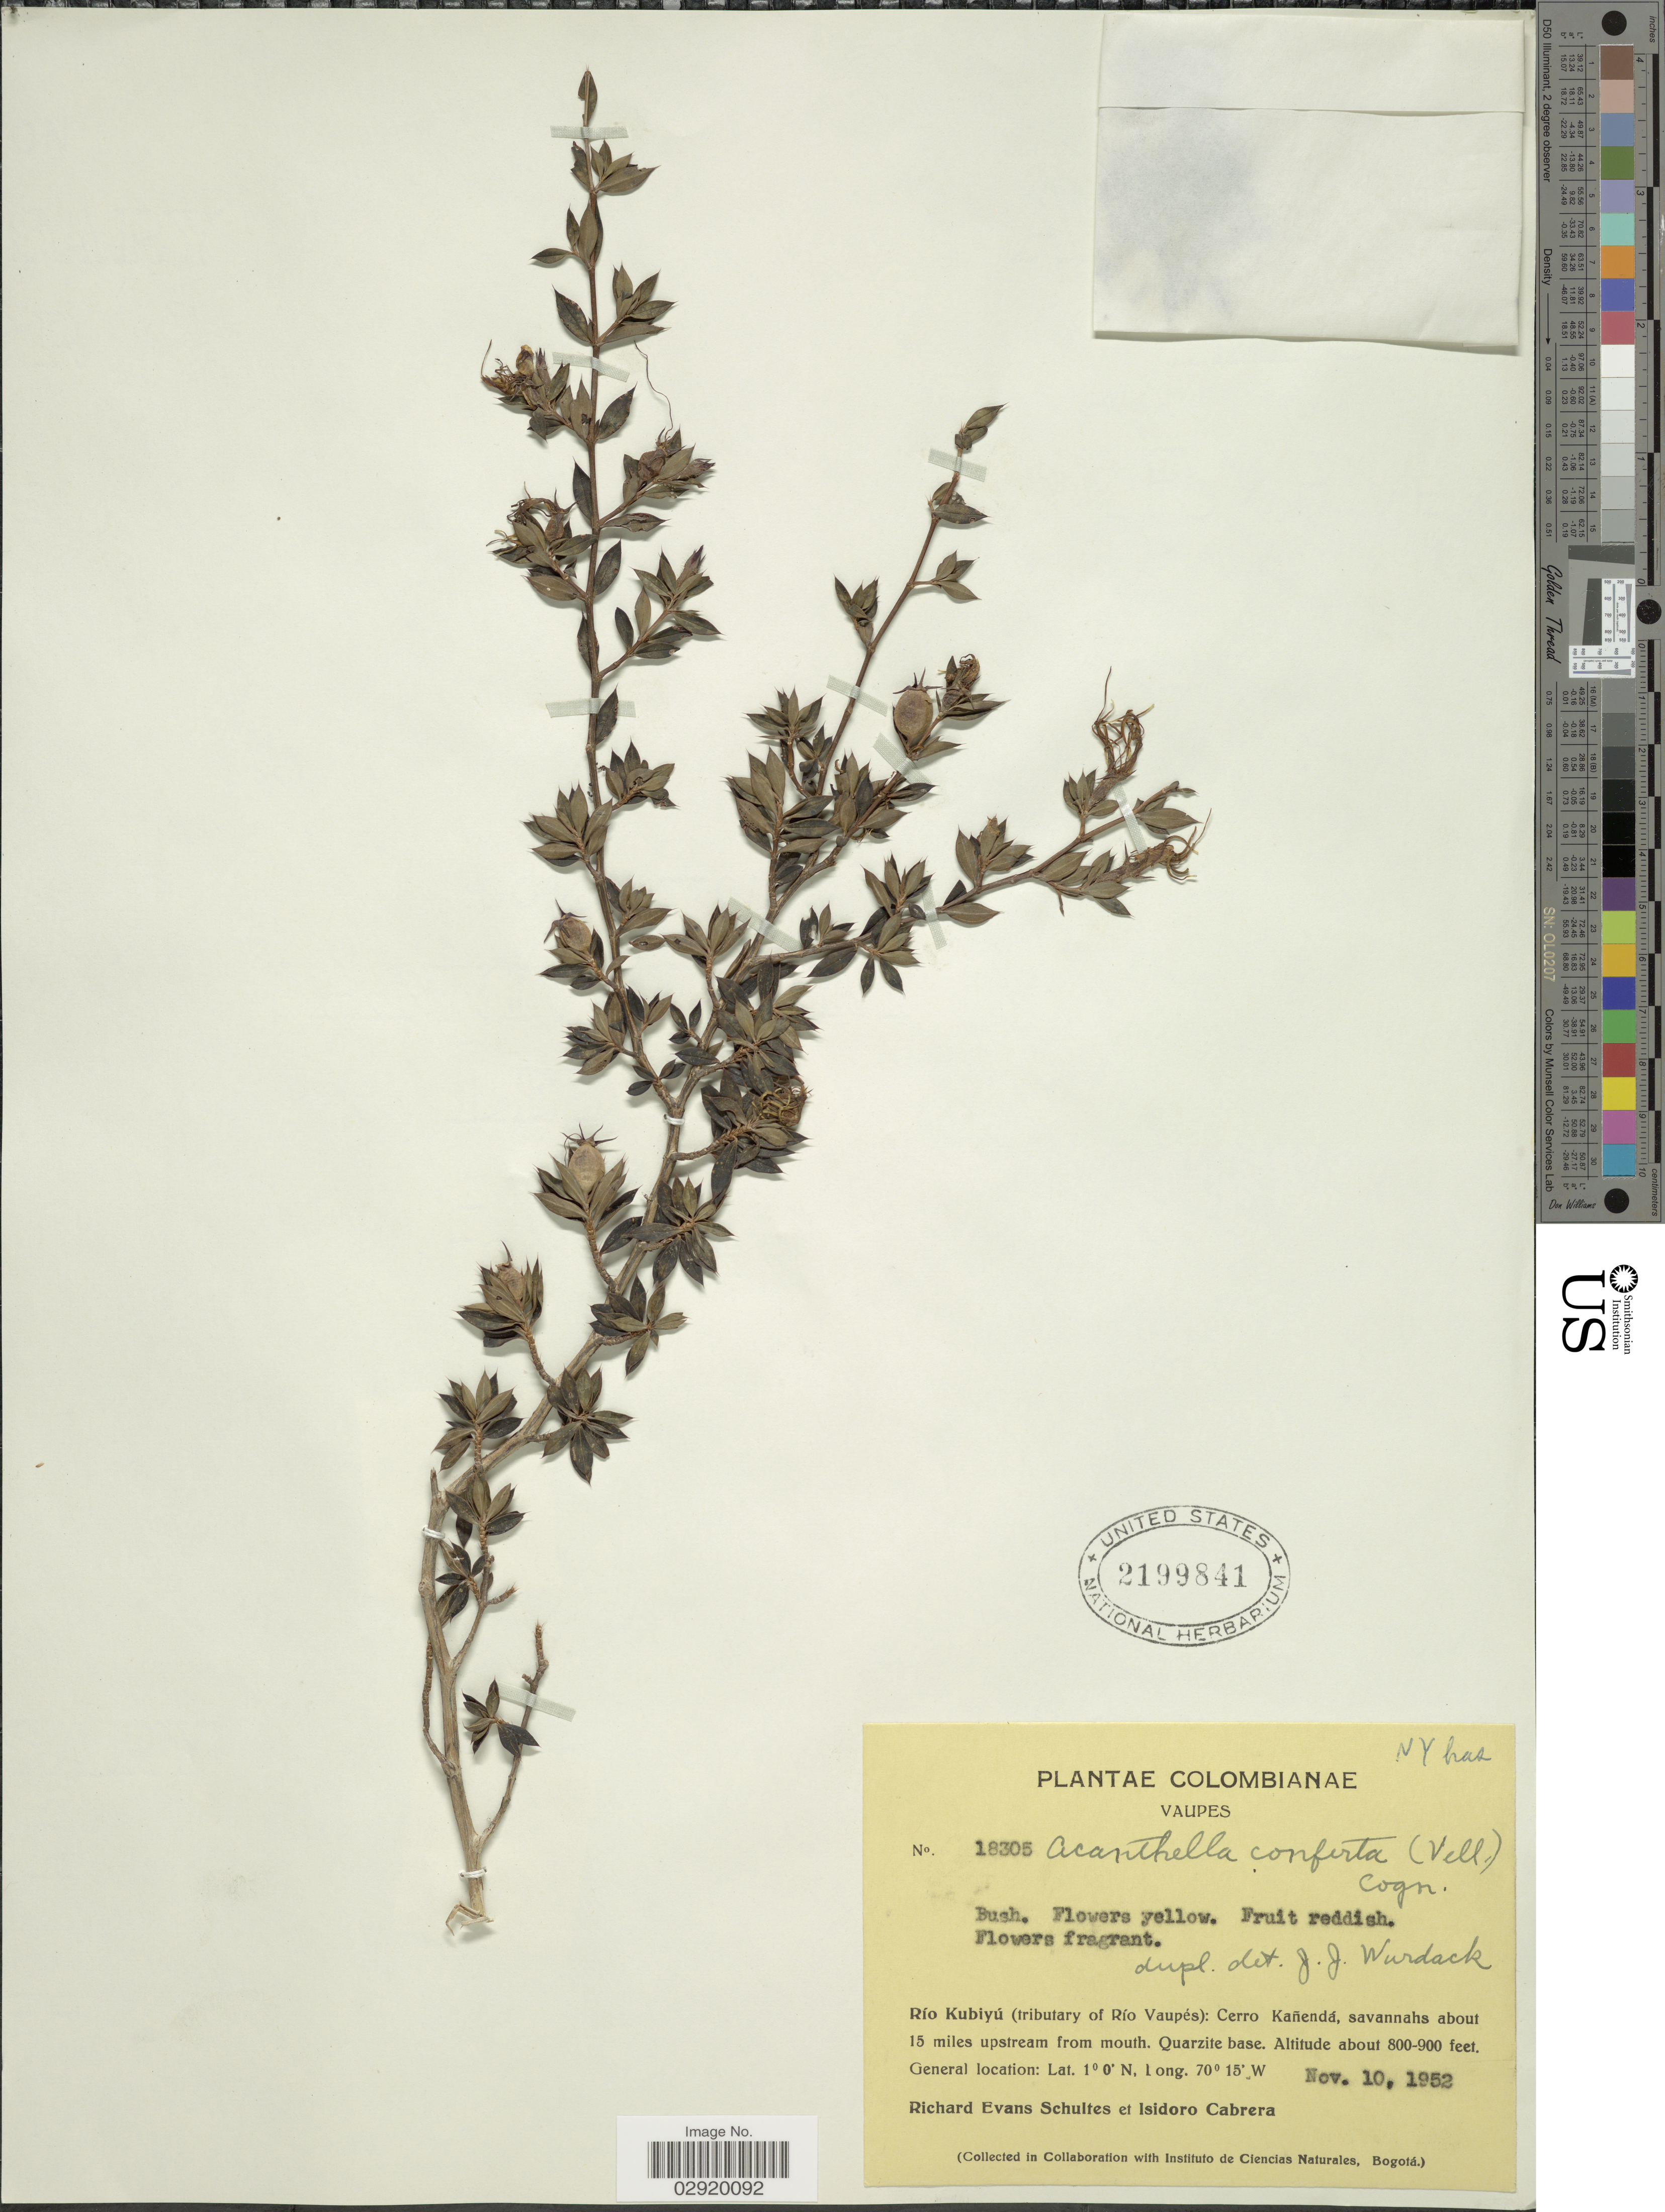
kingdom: Plantae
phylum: Tracheophyta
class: Magnoliopsida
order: Myrtales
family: Melastomataceae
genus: Acanthella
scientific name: Acanthella sprucei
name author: Benth. & Hook. f.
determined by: Nunes da Silva, Diego, (RB), Jardim Botanico do Rio de Janeiro - Herbario (BRAZIL)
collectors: R. E. Schultes & I. Cabrera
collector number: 18305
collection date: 1952-11-10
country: Colombia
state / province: Vaupés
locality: Río Kubiyú (tributary of Río Vaupés): Cerro Kañendá, savannahs about 15 miles upstream from mouth. Quarzite base.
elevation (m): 244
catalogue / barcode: US 2199841